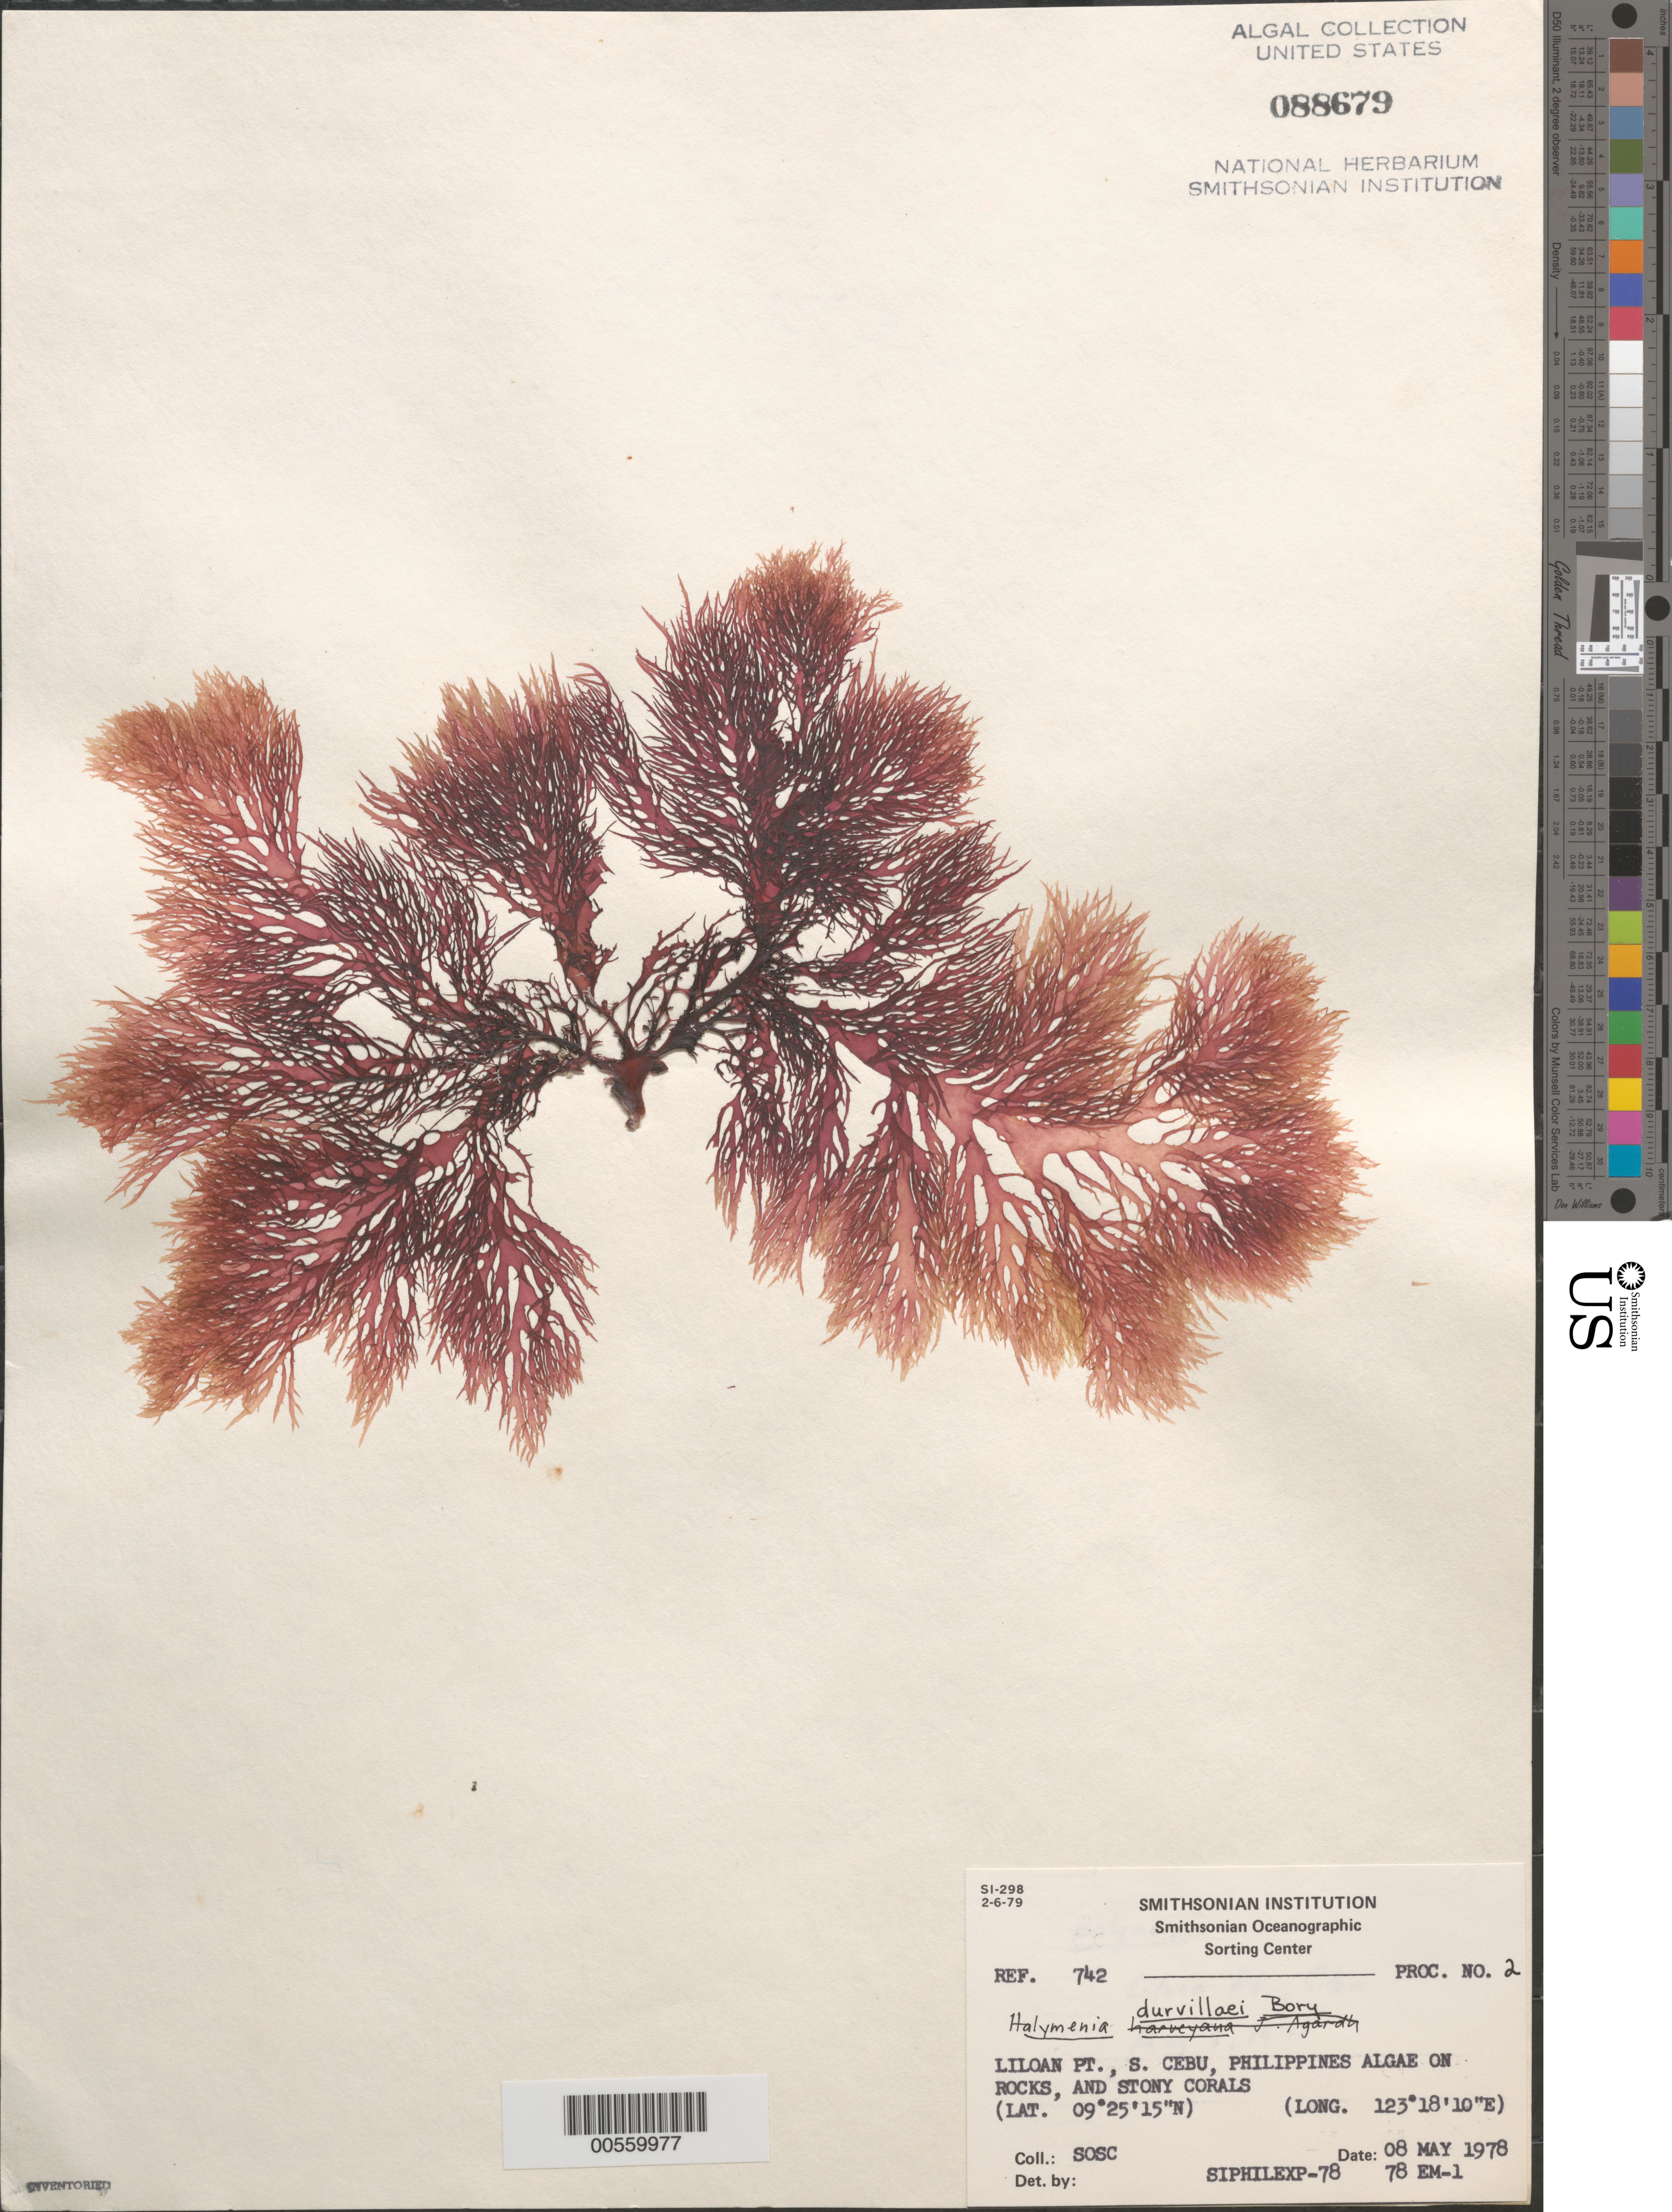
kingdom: Plantae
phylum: Rhodophyta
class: Florideophyceae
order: Halymeniales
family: Halymeniaceae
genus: Halymenia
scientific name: Halymenia durvillaei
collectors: SOSC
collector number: Station 78 Em-1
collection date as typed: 08 May 1978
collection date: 1978-05-08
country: Philippines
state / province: Central Visayas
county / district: Cebu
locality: Liloan point, cebu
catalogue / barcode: US 88679